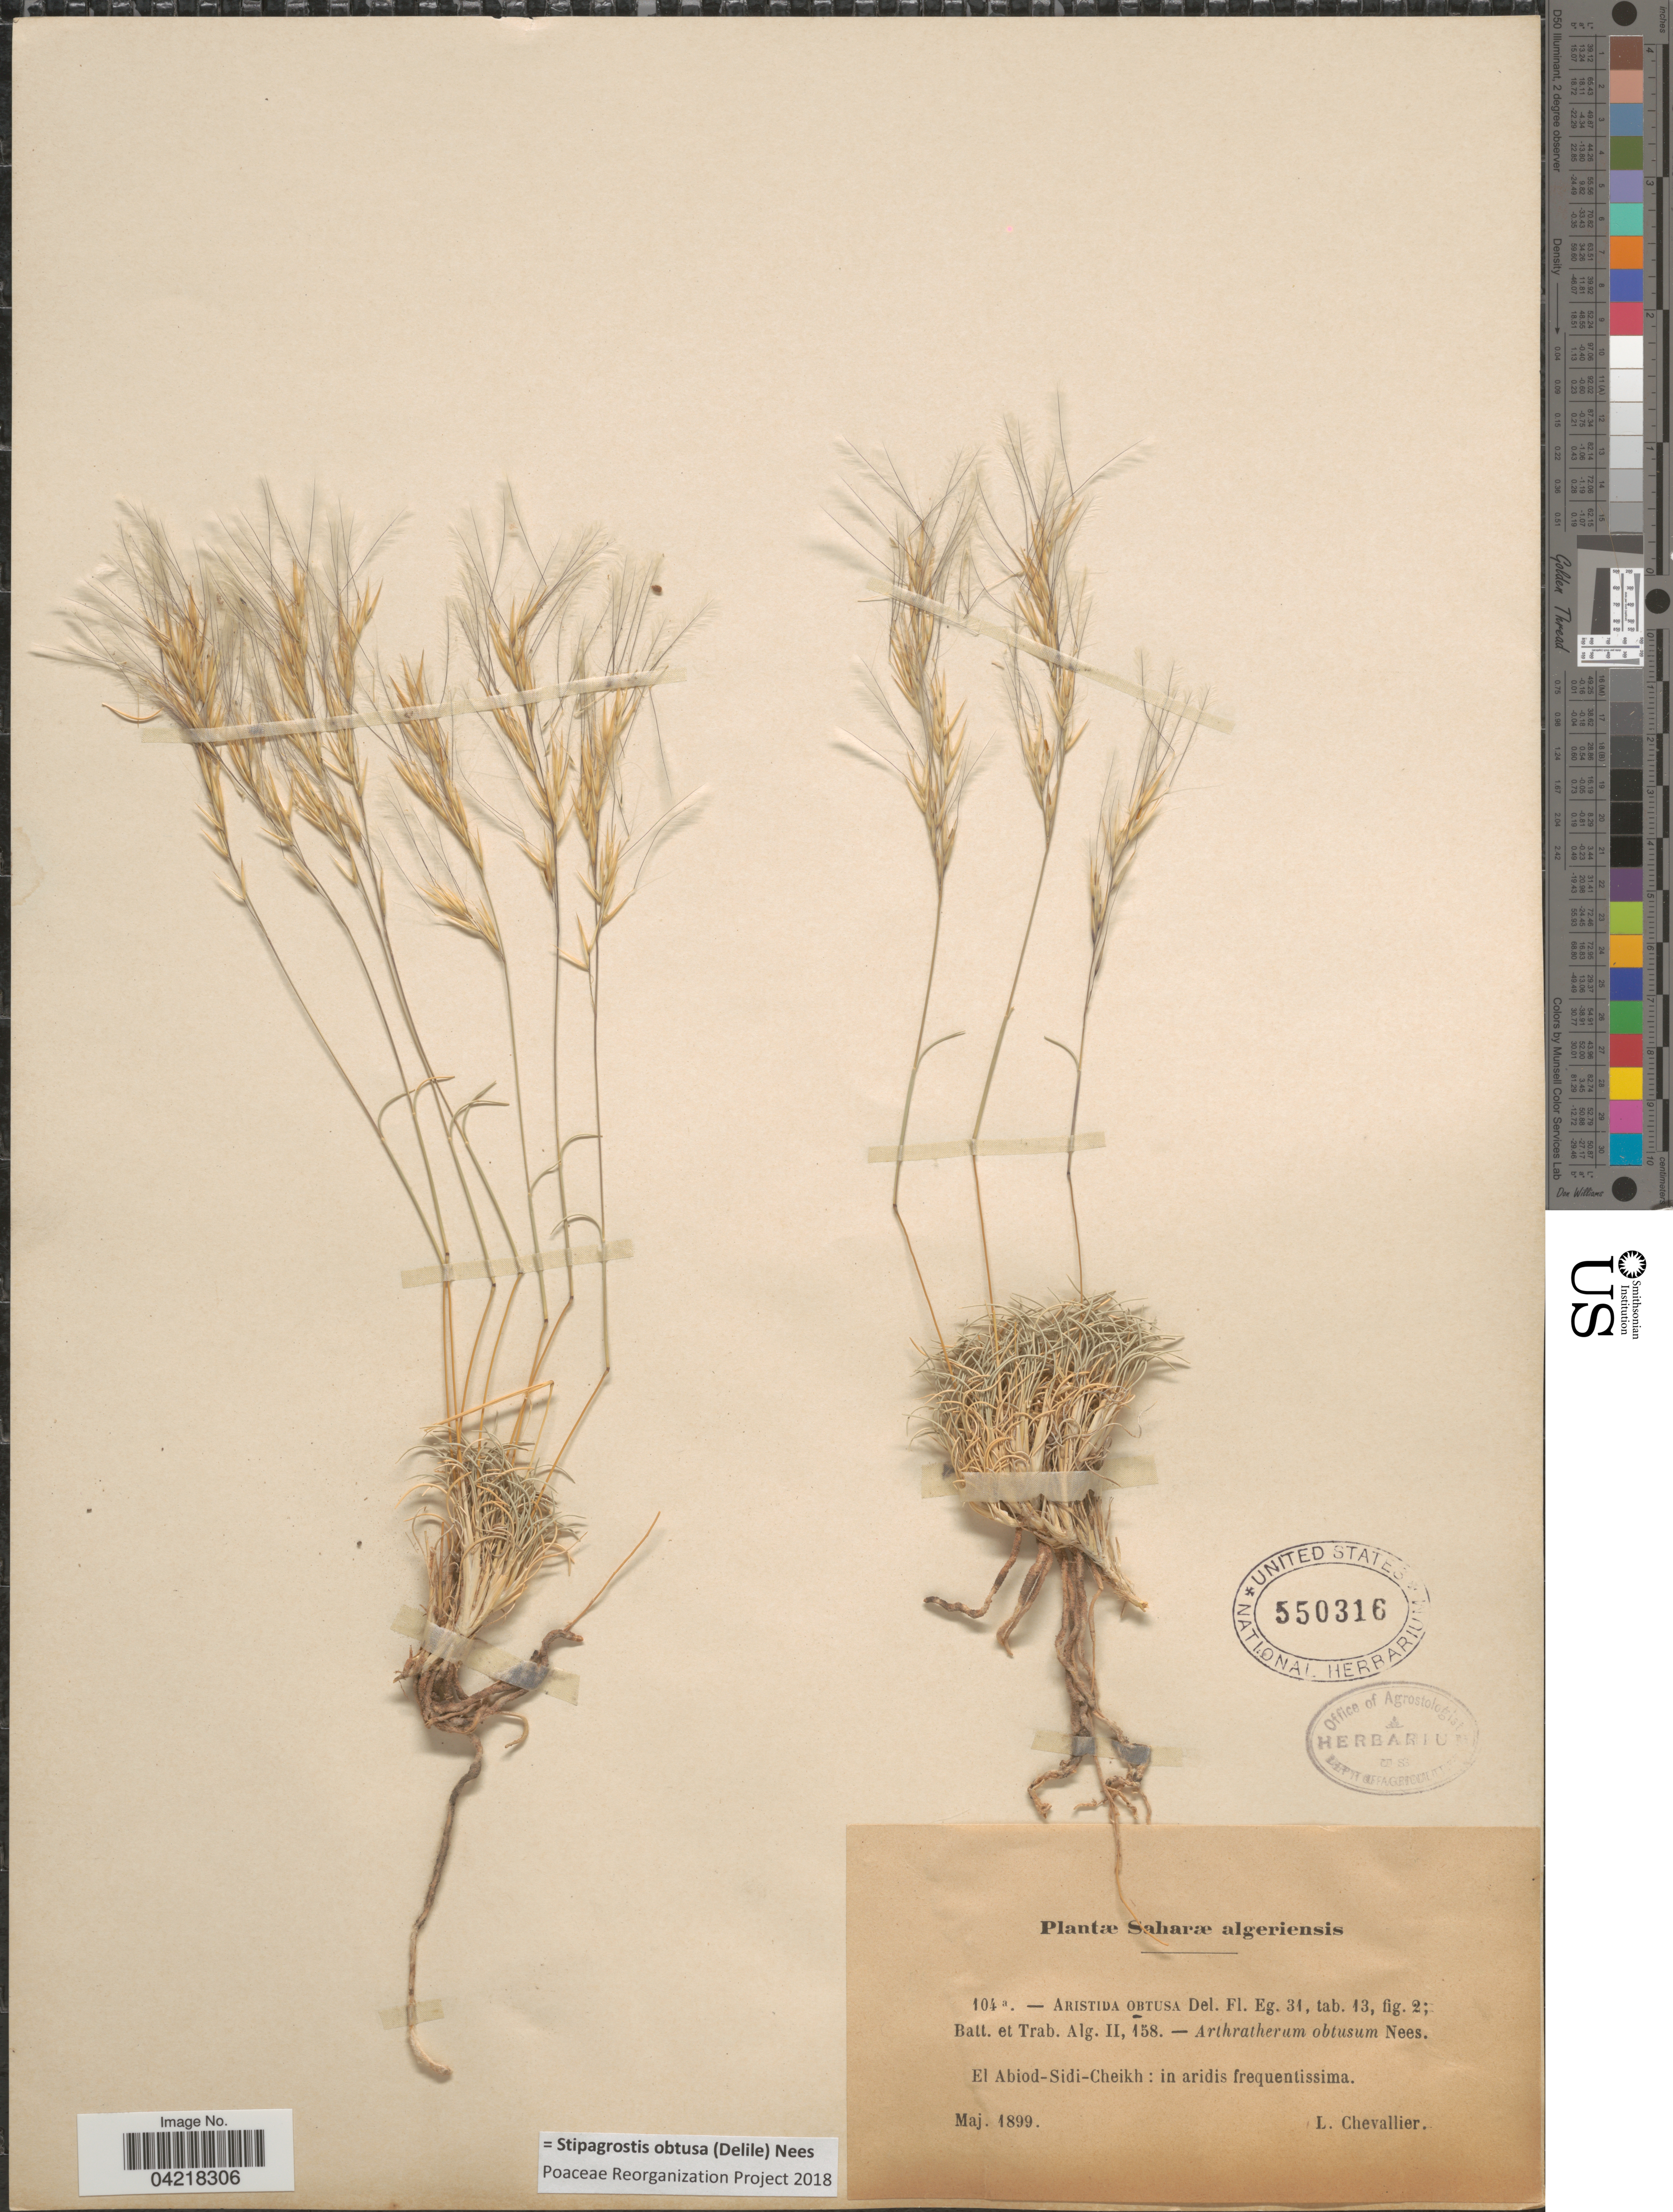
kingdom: Plantae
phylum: Tracheophyta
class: Liliopsida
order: Poales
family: Poaceae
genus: Stipagrostis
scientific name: Stipagrostis obtusa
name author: (Delile) Nees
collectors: L. Chevallier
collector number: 104a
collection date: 1899-05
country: Algeria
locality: Saharæ algeriensis. El Abiod-Sidi-Cheikh: in aridis frequentissima.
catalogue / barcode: US 550316